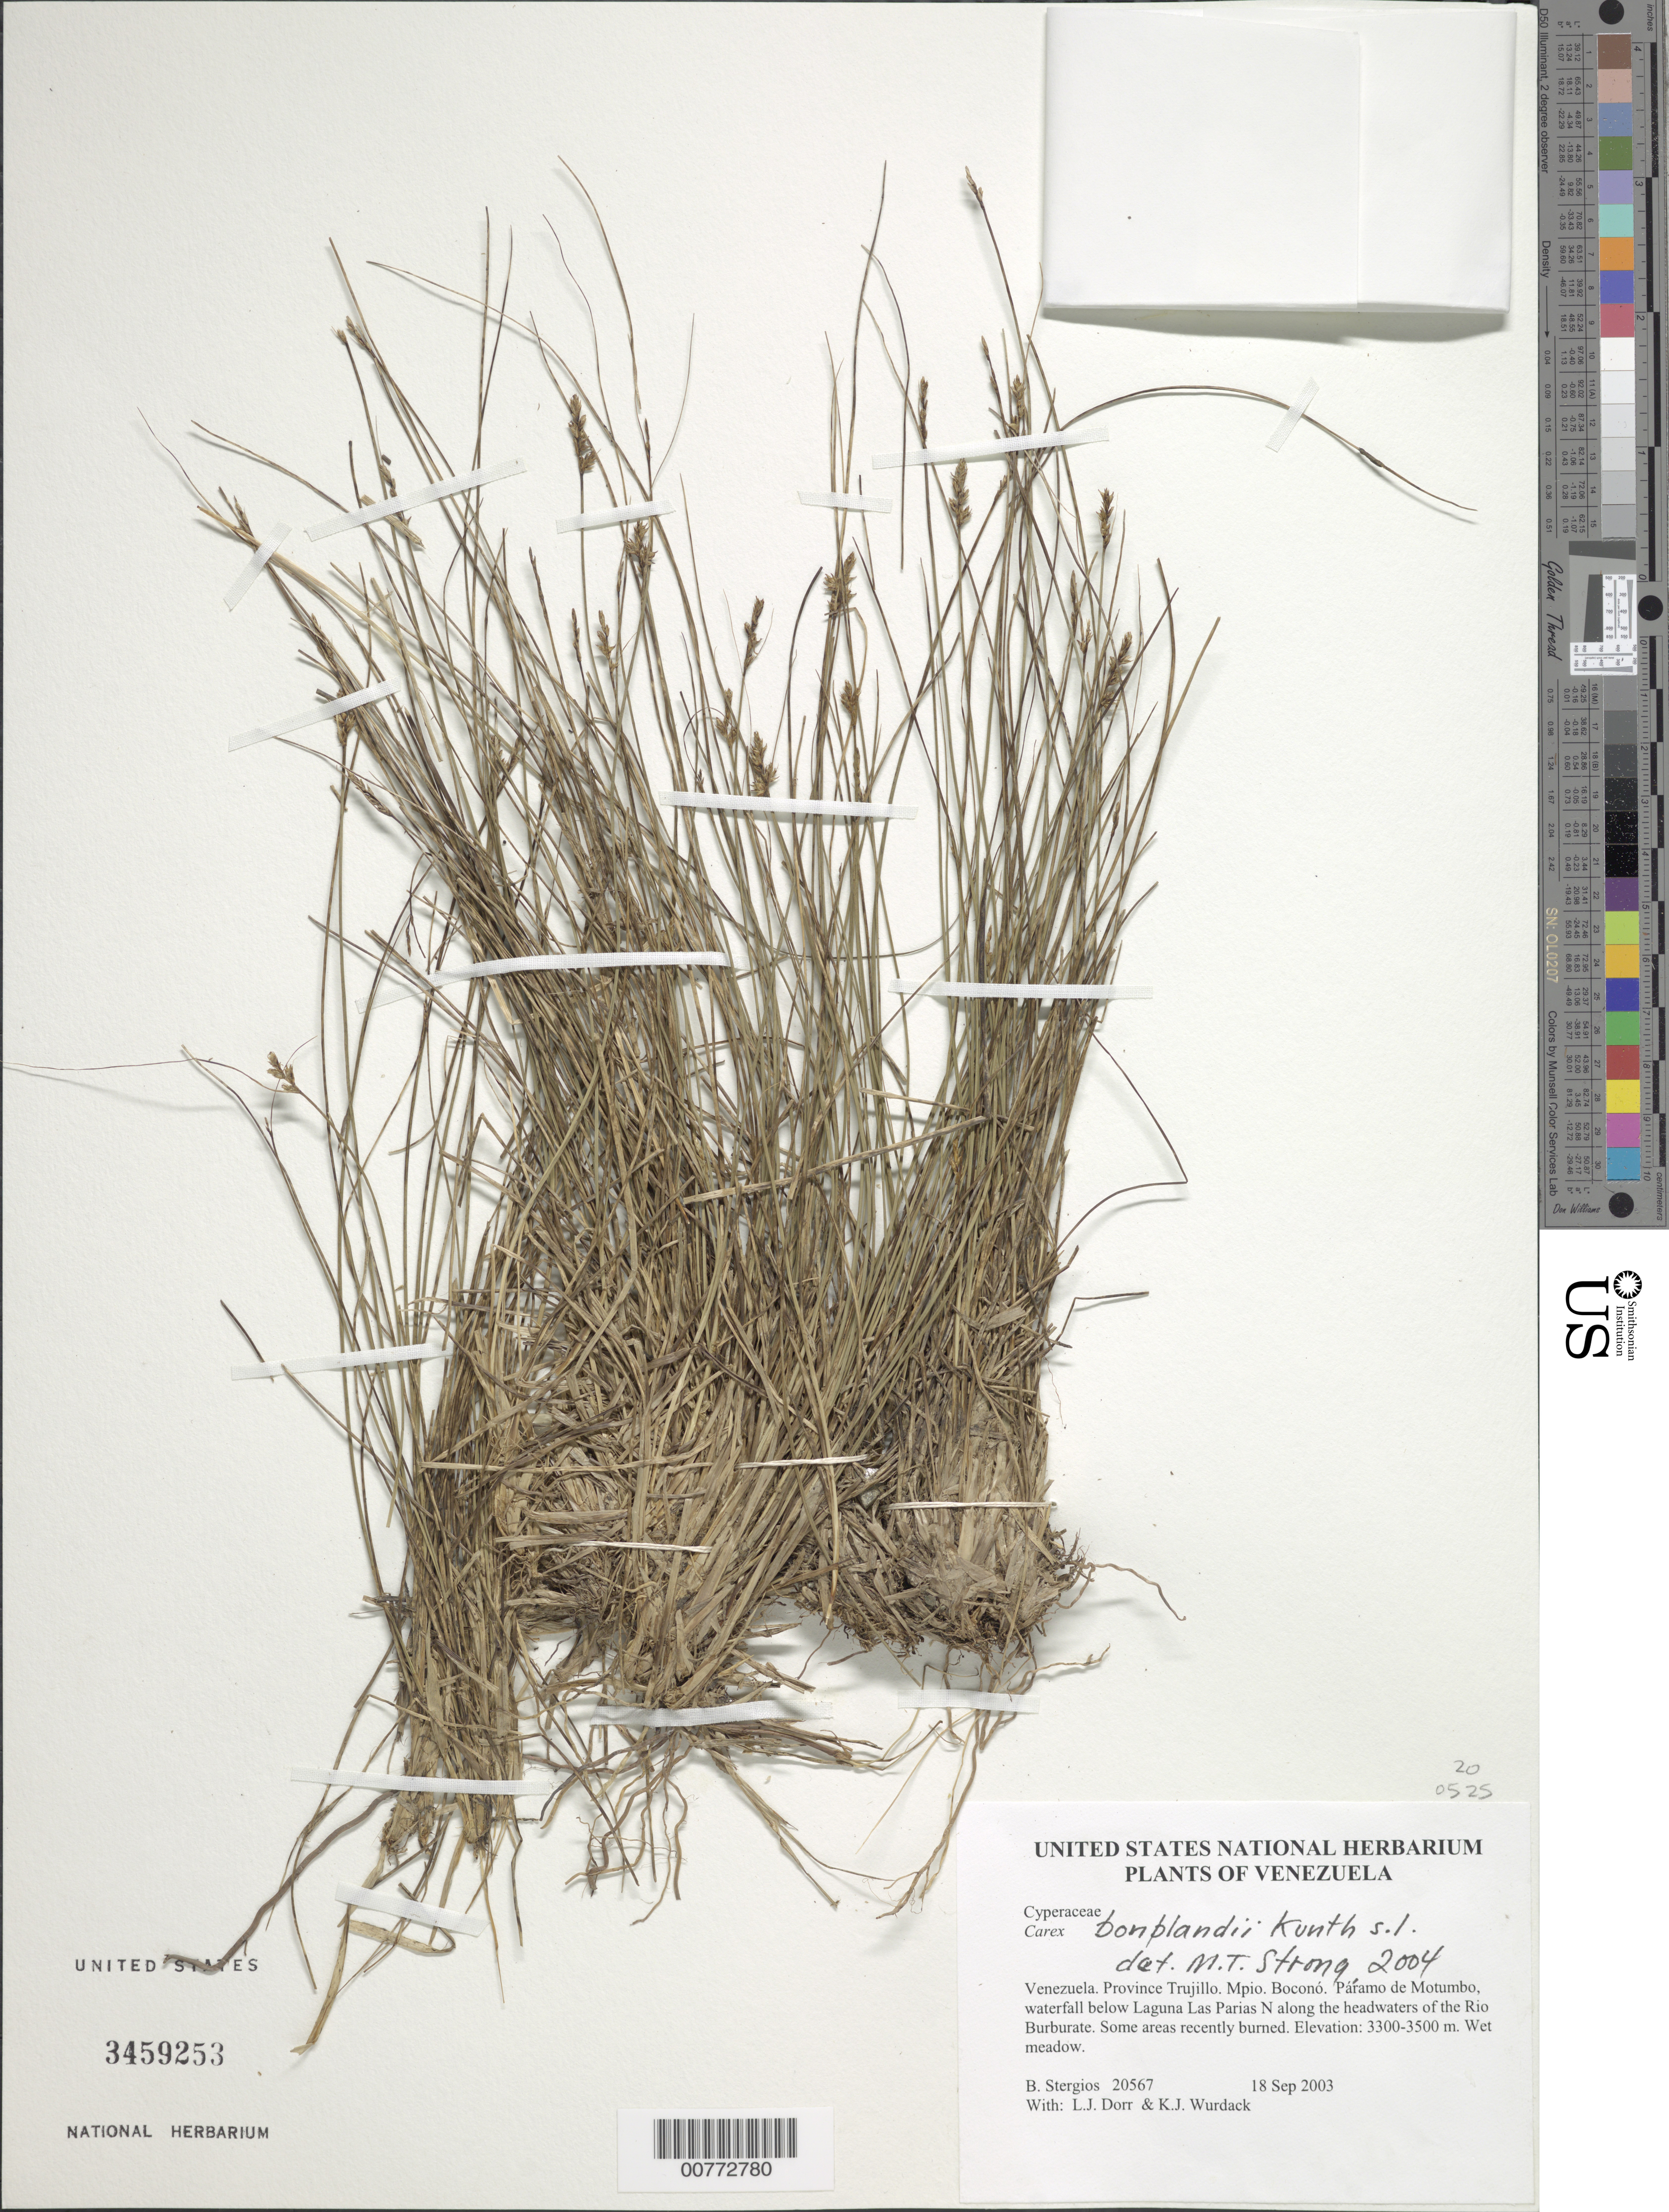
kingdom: Plantae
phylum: Tracheophyta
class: Liliopsida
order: Poales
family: Cyperaceae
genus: Carex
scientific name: Carex turumiquirensis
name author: Steyerm.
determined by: Jimnéz-Mejias, Pedro, (UPOS), Universidad Pablo de Olavide (SPAIN)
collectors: B. G. Stergios, L. J. Dorr & K. Wurdack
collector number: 20567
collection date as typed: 18 Sep 2003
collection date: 2003-09-18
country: Venezuela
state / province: Trujillo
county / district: Boconó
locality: Páramo de Motumbo, waterfall below Laguna Las Parias N along the headwaters of the Rio Burburate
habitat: Wet meadow.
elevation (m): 3300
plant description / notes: K, MICH, MO, PORT, US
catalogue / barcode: US 3459253